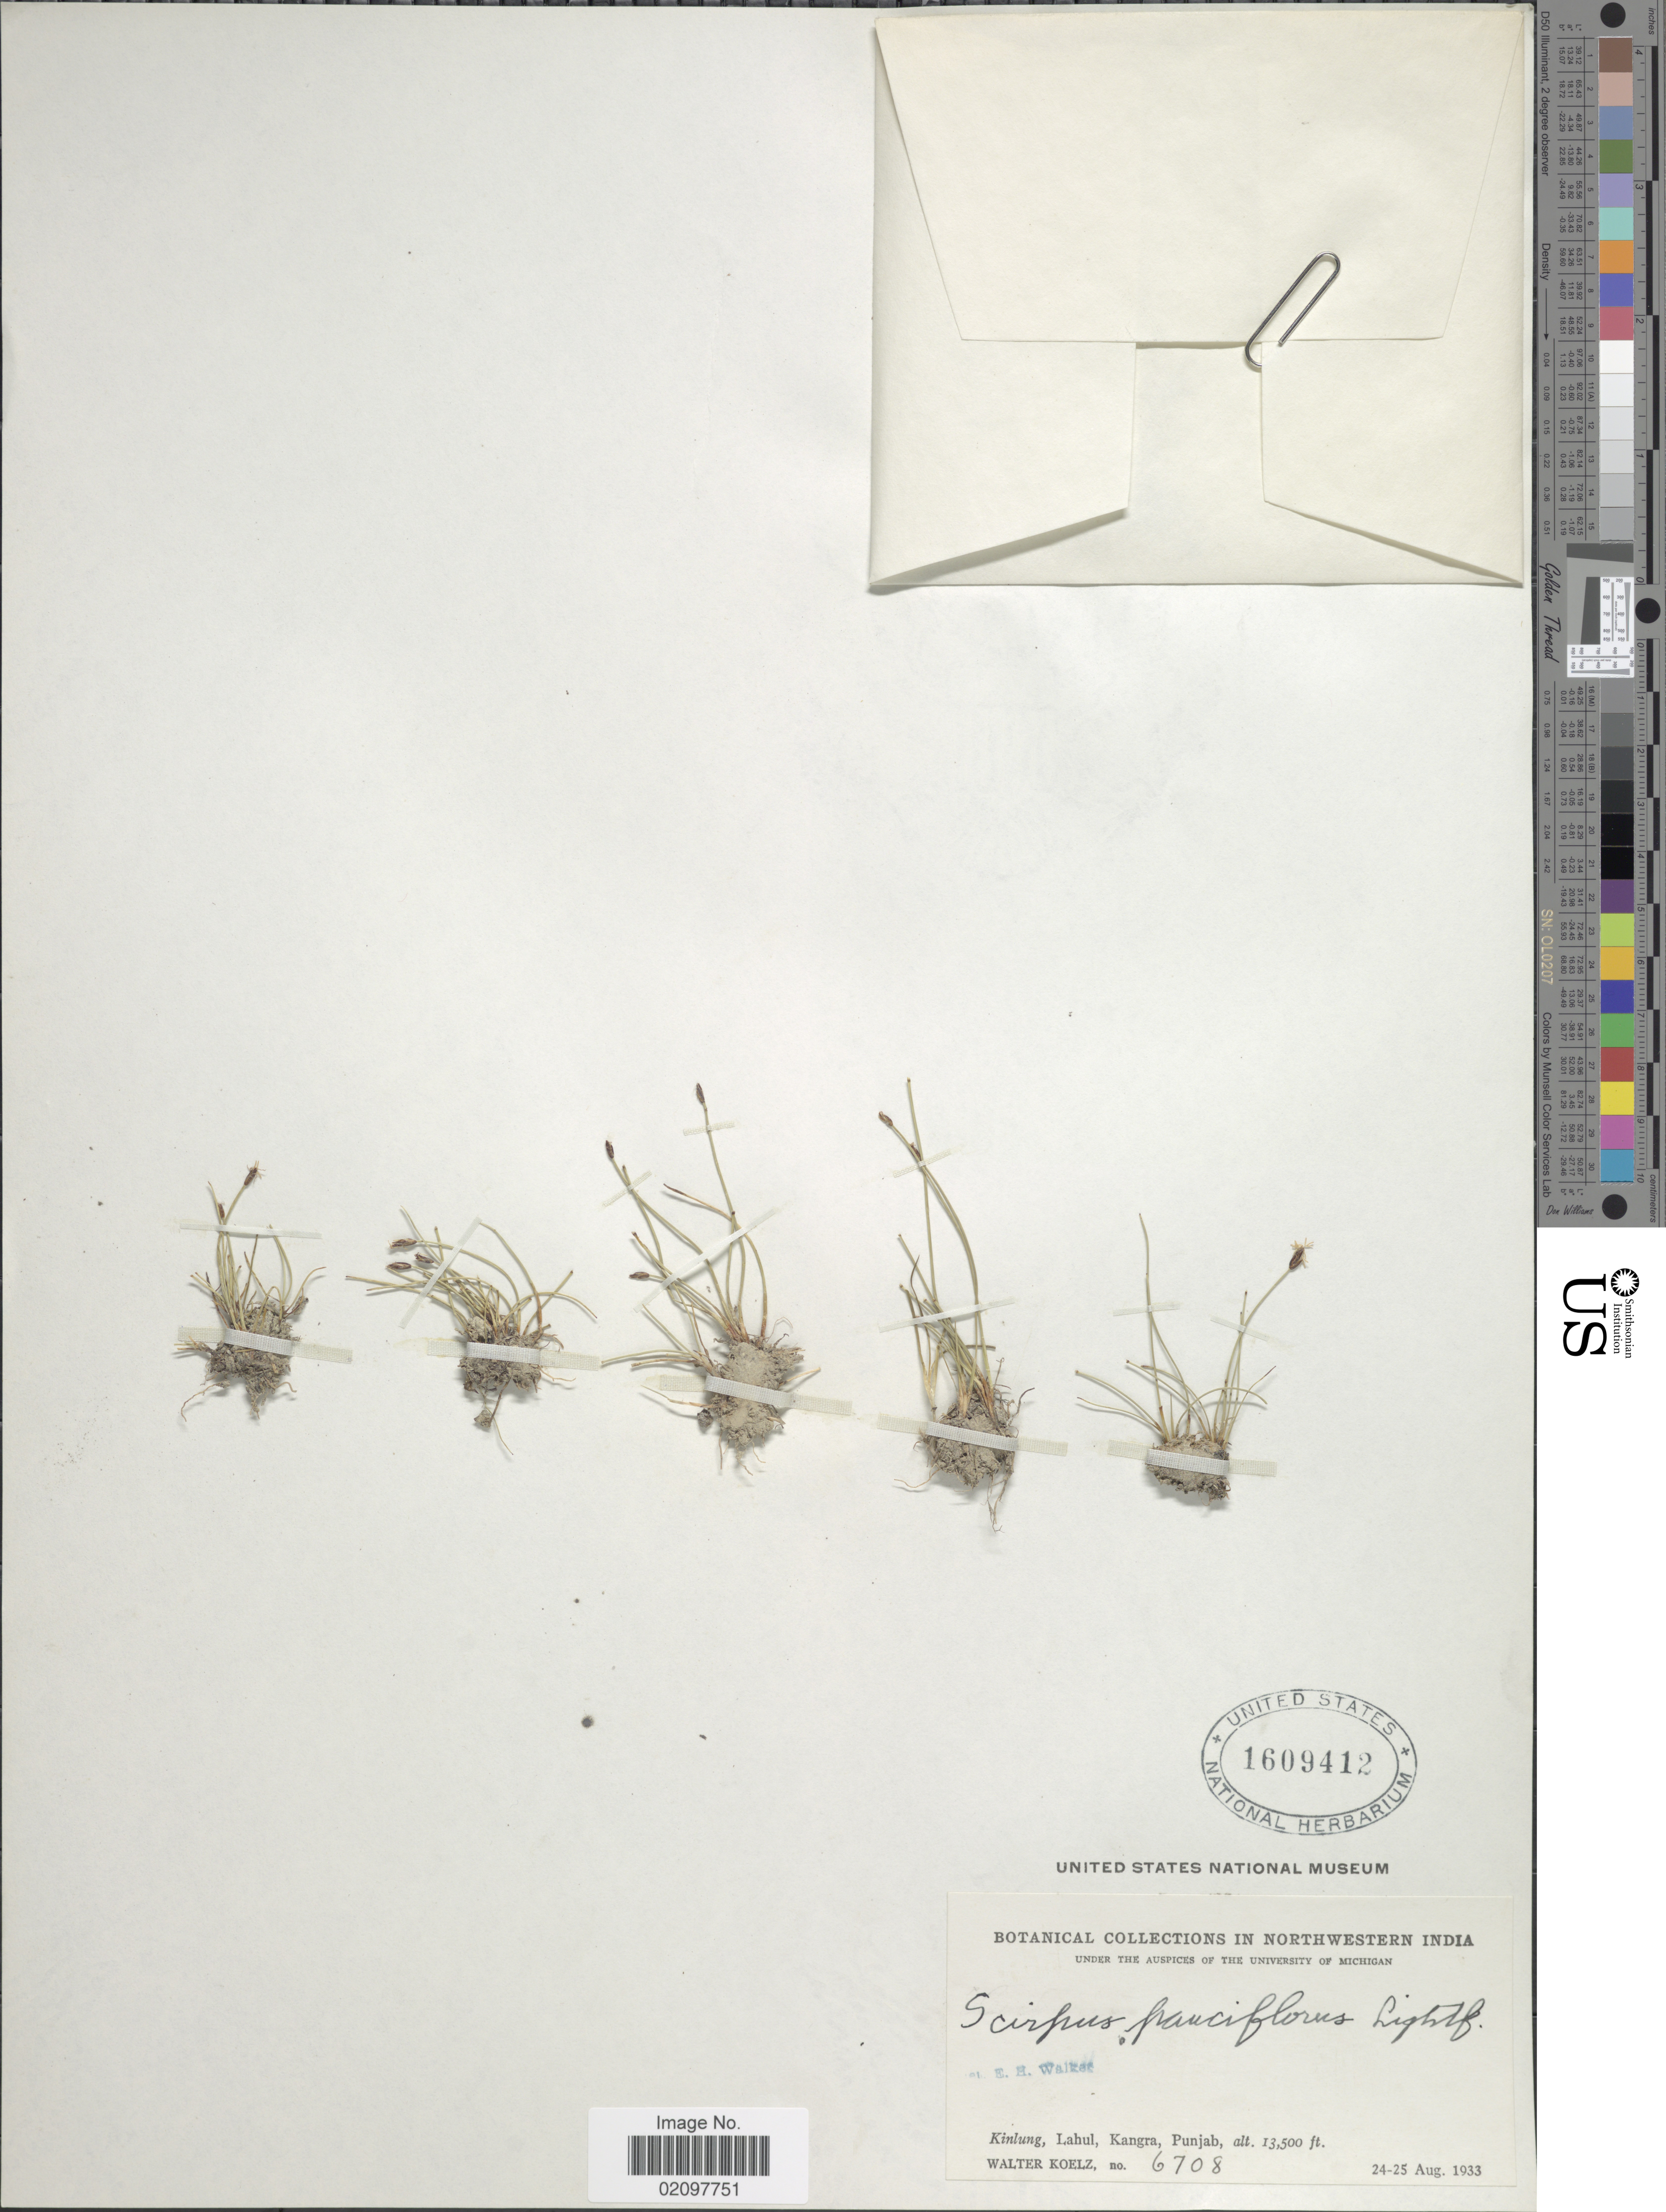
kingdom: Plantae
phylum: Tracheophyta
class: Liliopsida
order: Poales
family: Cyperaceae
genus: Eleocharis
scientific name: Eleocharis quinqueflora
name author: (Hartmann) O. Schwarz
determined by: Strong, Mark T., (BOT), Smithsonian Institution - National Museum of Natural History (UNITED STATES)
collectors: W. N. Koelz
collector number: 6708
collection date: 1933-08-24/1933-08-25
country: India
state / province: Punjab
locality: Northwestern India. Kinlung, Lajul, Kangra, Punjab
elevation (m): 4115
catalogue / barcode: US 1609412